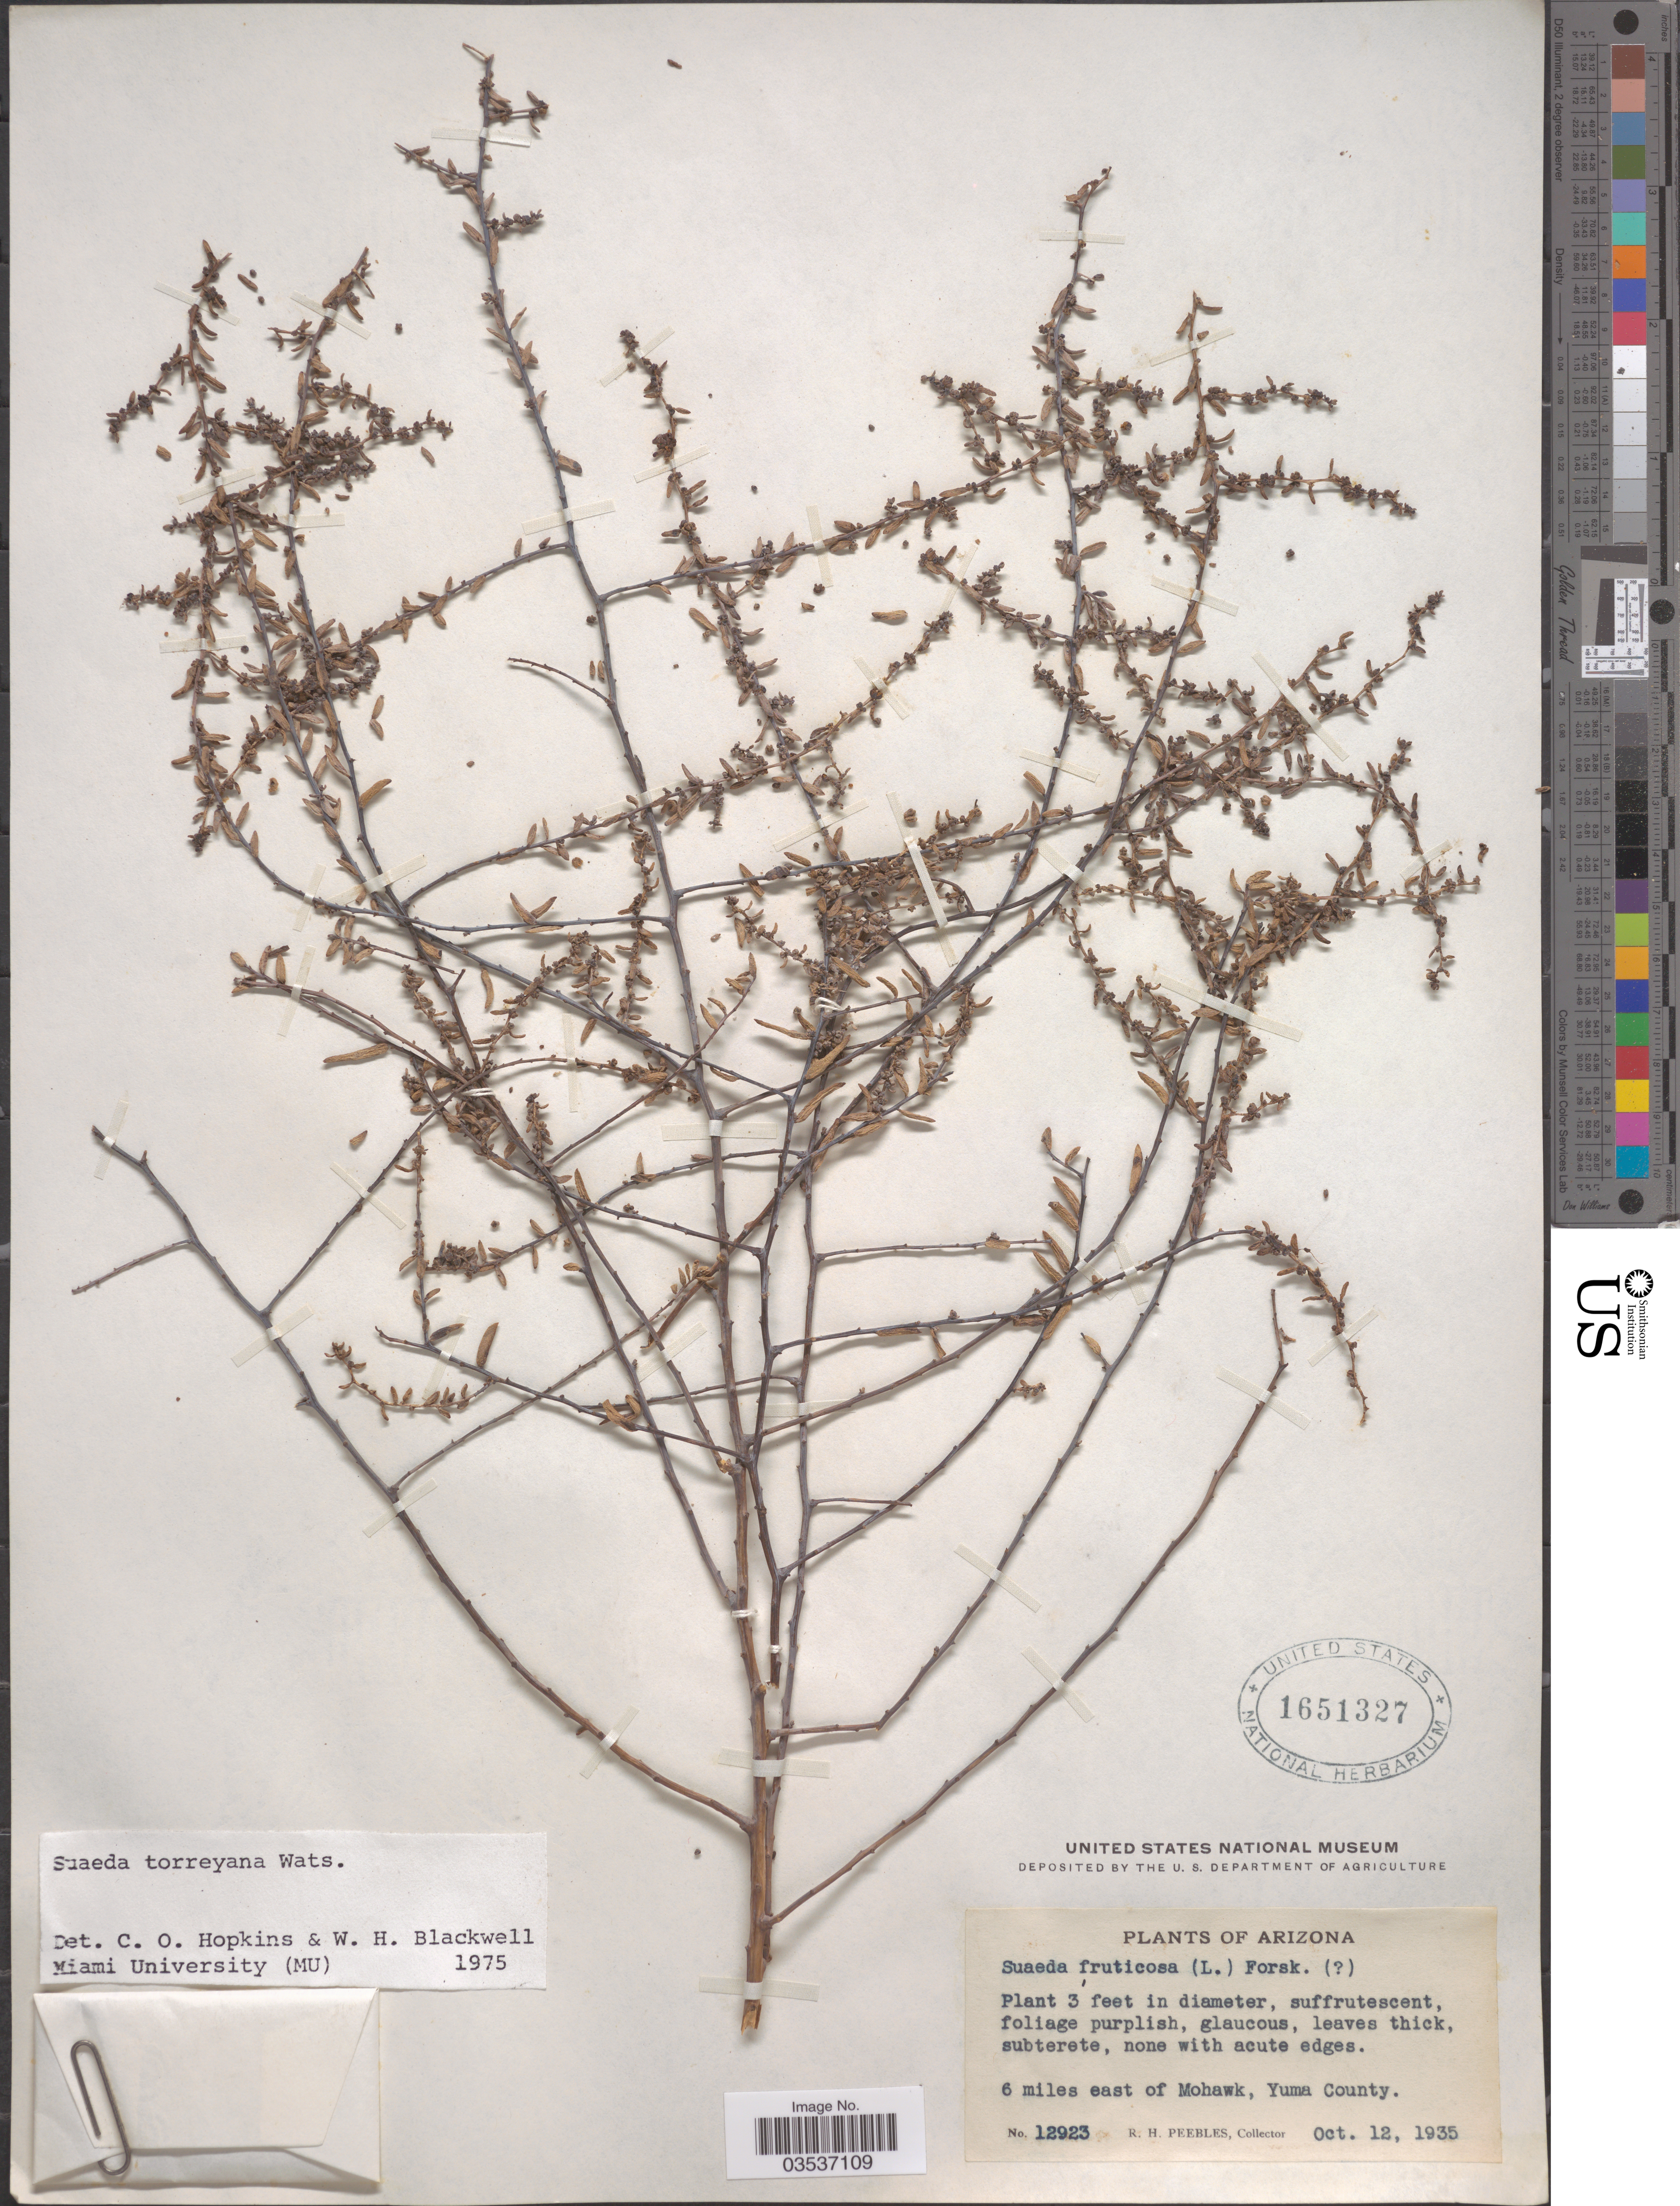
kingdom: Plantae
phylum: Tracheophyta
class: Magnoliopsida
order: Caryophyllales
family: Amaranthaceae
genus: Suaeda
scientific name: Suaeda torreyana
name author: S. Watson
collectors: R. H. Peebles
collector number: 12923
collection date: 1935-10-12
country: United States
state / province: Arizona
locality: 6 miles east of Mohawk, Yuma County.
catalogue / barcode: US 1651327